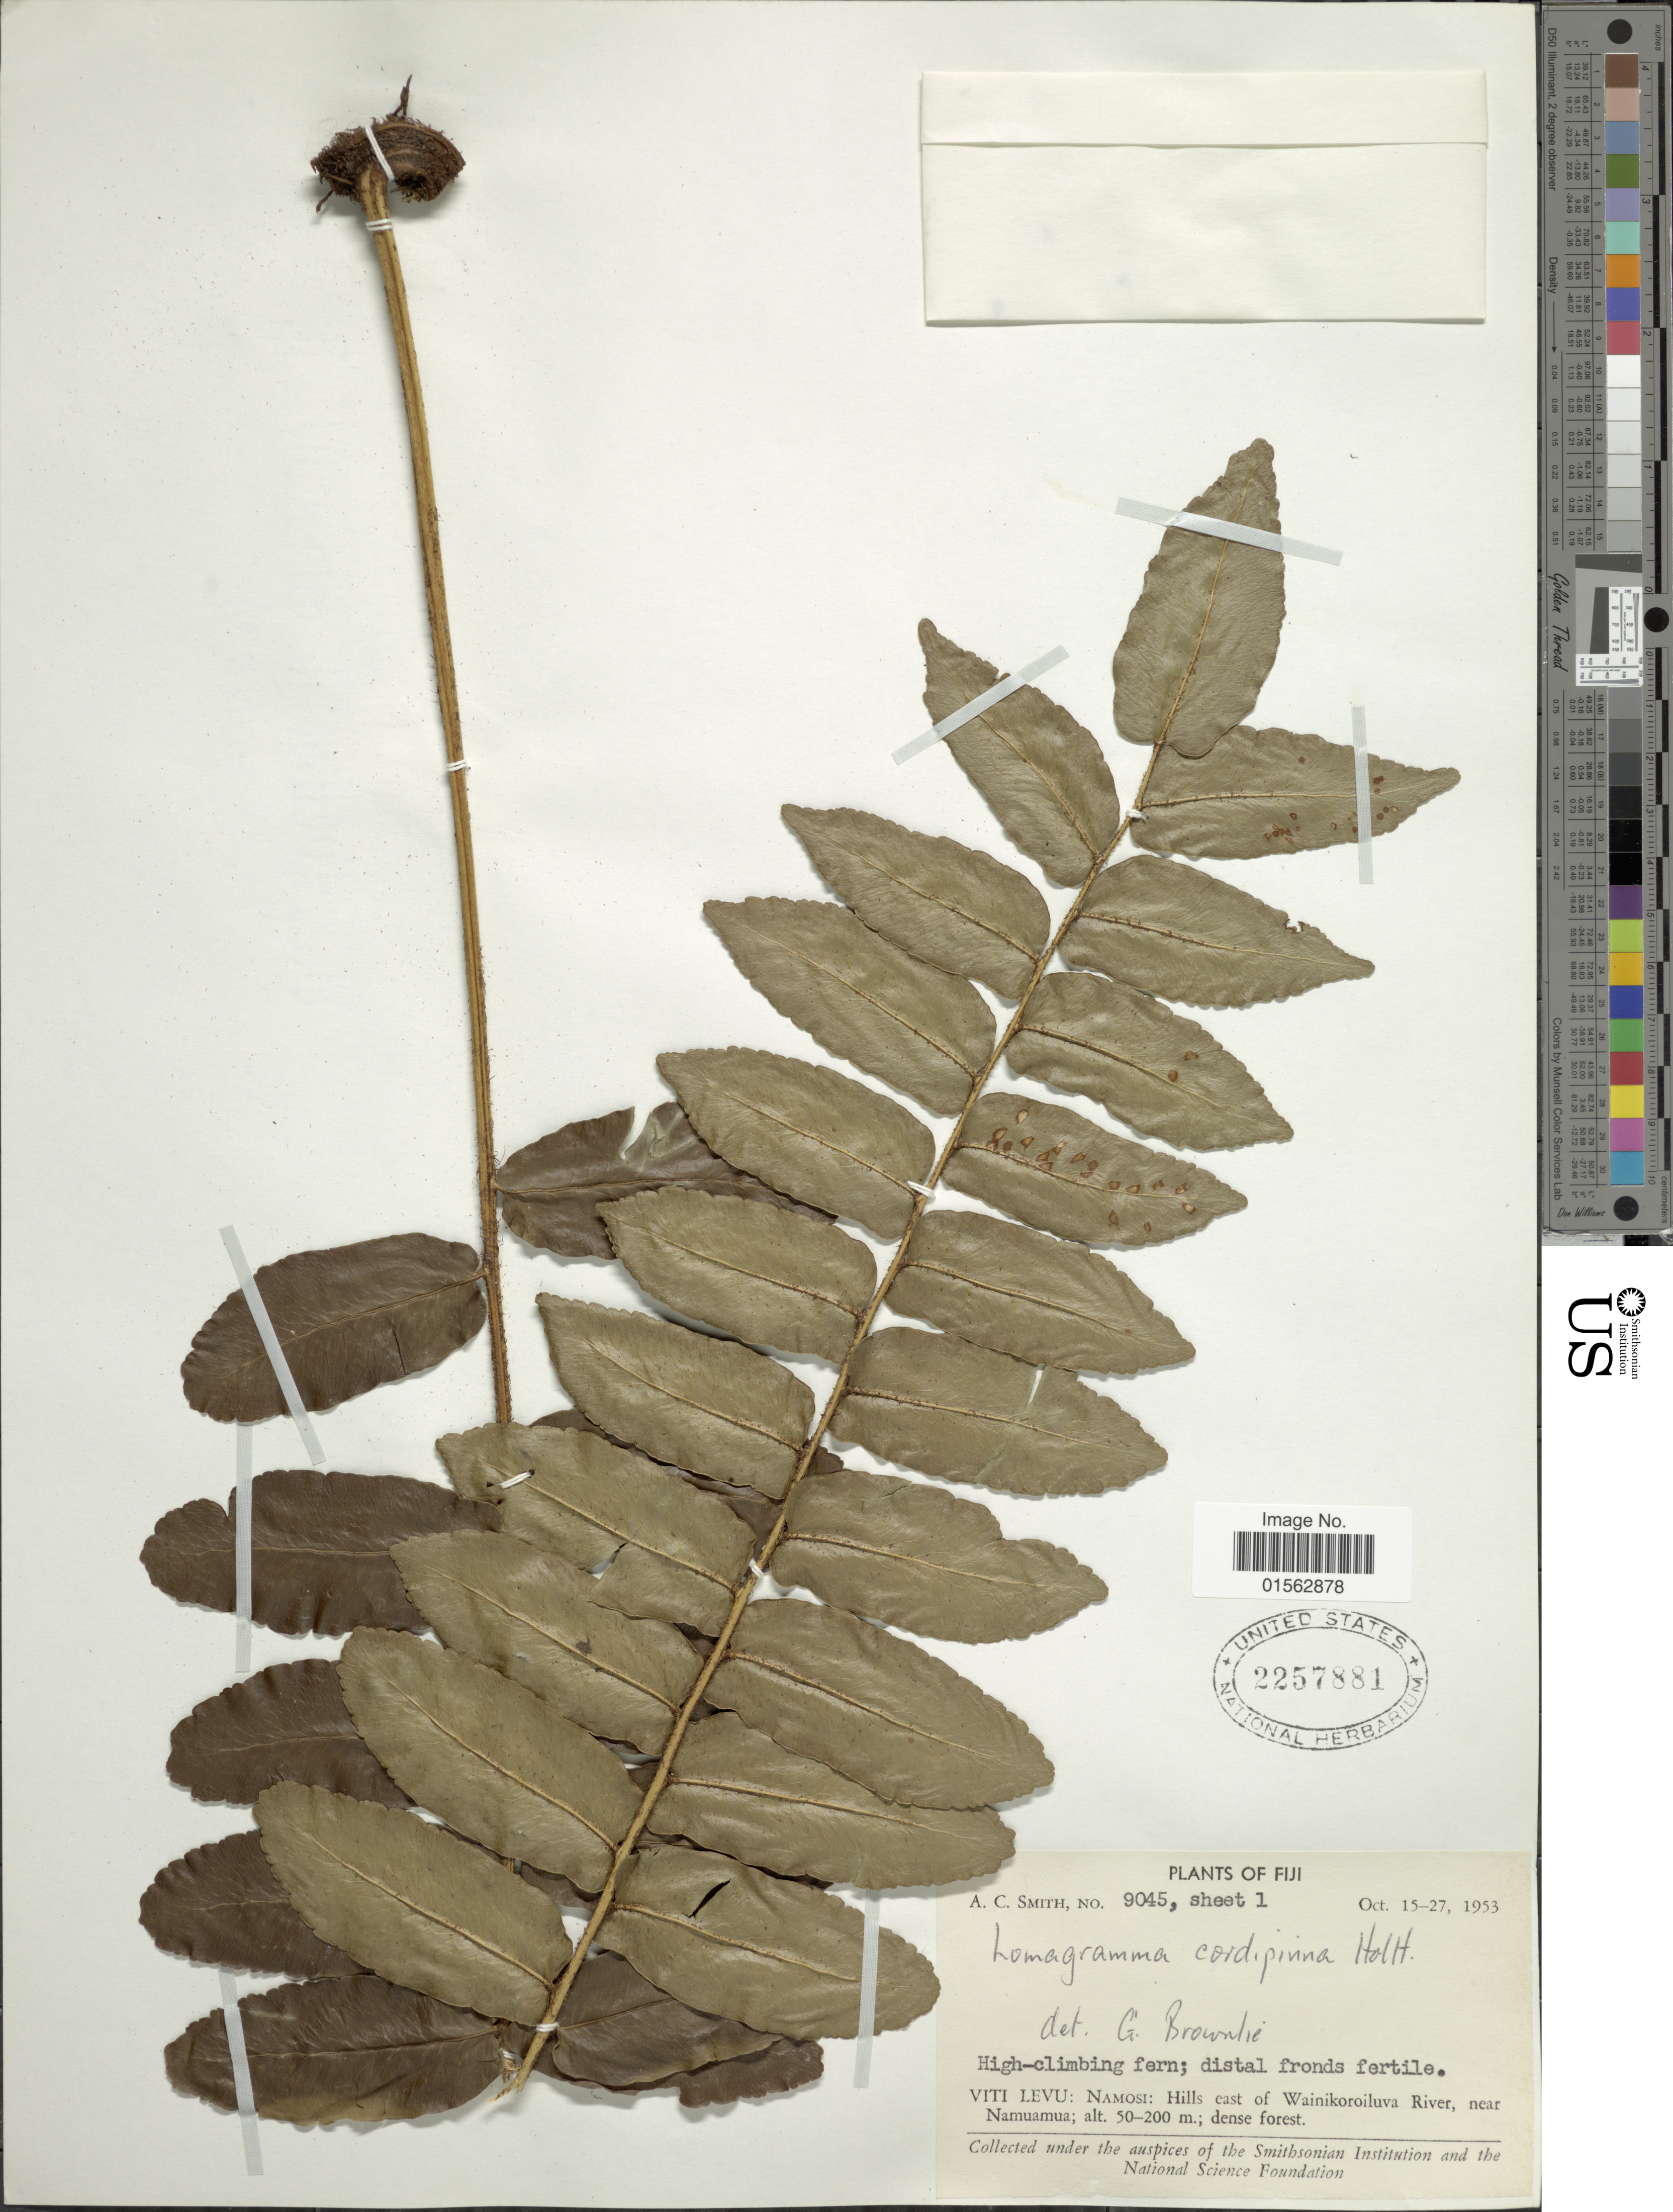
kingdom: Plantae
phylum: Tracheophyta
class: Polypodiopsida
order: Polypodiales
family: Dryopteridaceae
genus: Lomagramma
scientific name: Lomagramma cordipinna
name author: Holttum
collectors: A. C. Smith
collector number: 9045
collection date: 1953-10-15/1953-10-27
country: Fiji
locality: Fiji, Viti Levu: Namos: Hills east of Wainikoroiluva River, near Namuamua; dense forest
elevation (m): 50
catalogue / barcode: US 2257881